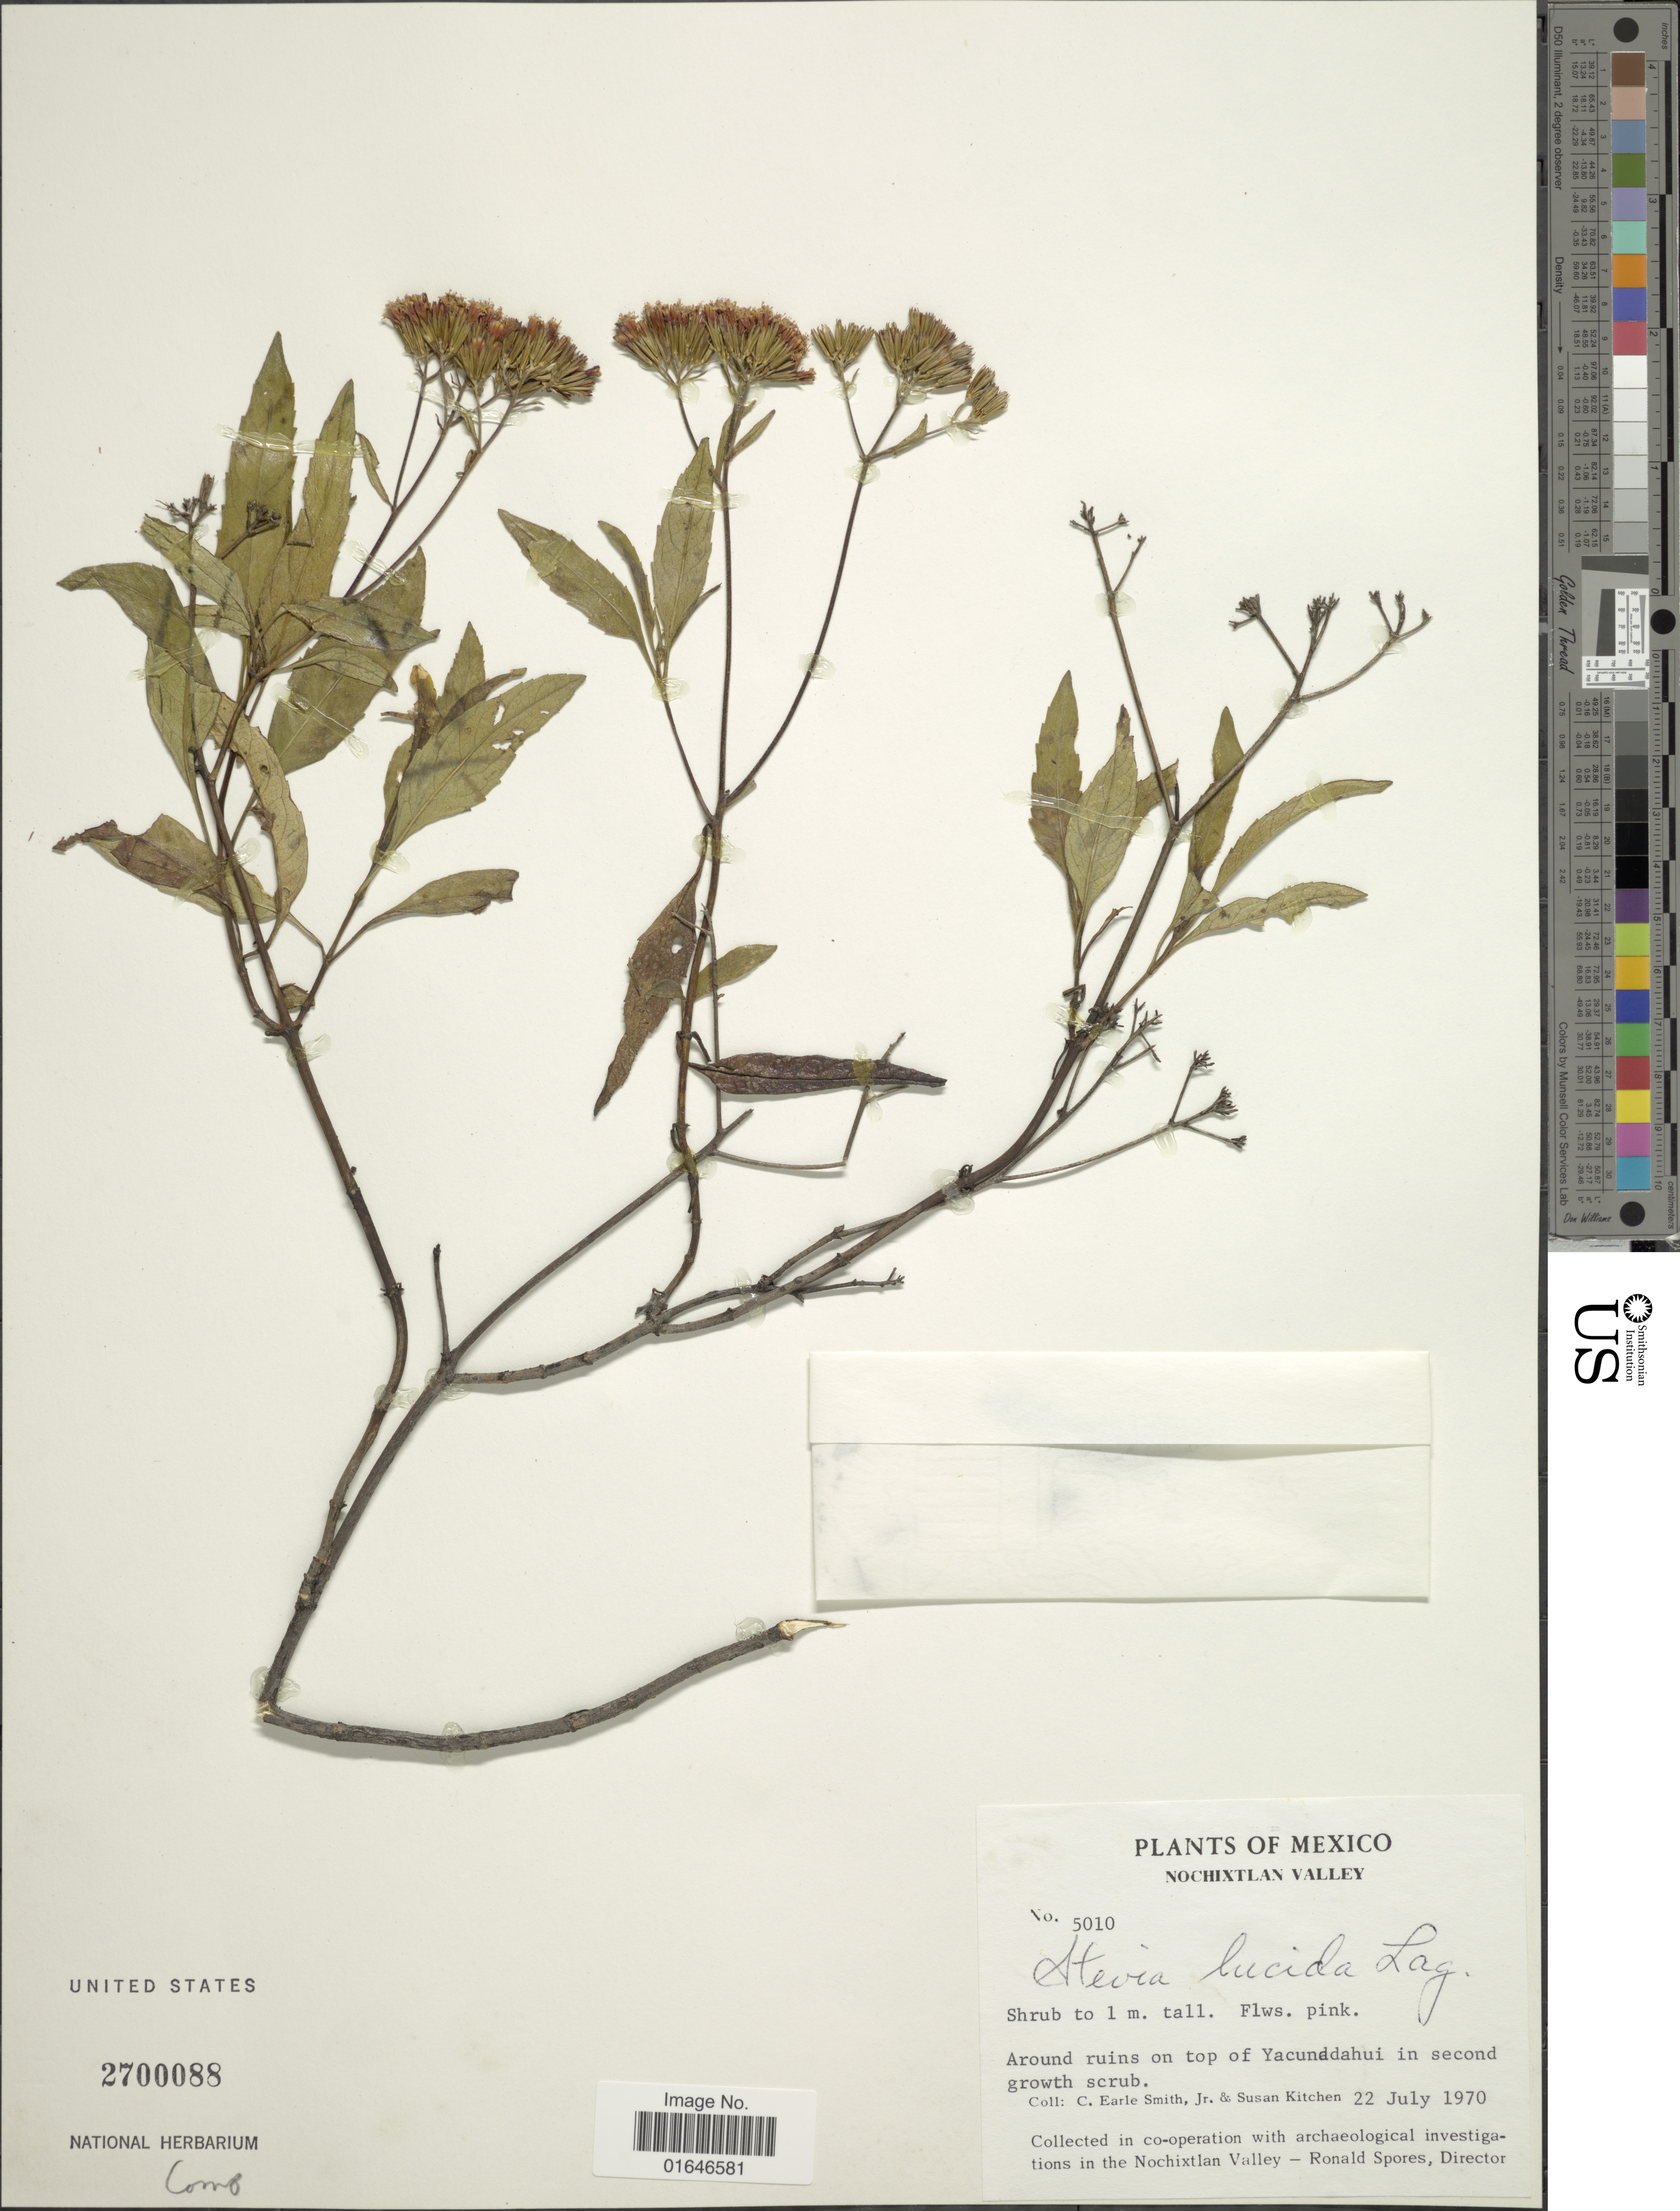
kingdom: Plantae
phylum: Tracheophyta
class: Magnoliopsida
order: Asterales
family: Asteraceae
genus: Stevia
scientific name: Stevia lucida var. bipontini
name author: B.L. Rob.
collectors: C. E. Smith Jr. & S. Kitchen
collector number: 5010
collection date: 1970-07-22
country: Mexico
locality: Nochixtlan Valley, Around ruins on top of Yacunddahui.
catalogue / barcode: US 2700088